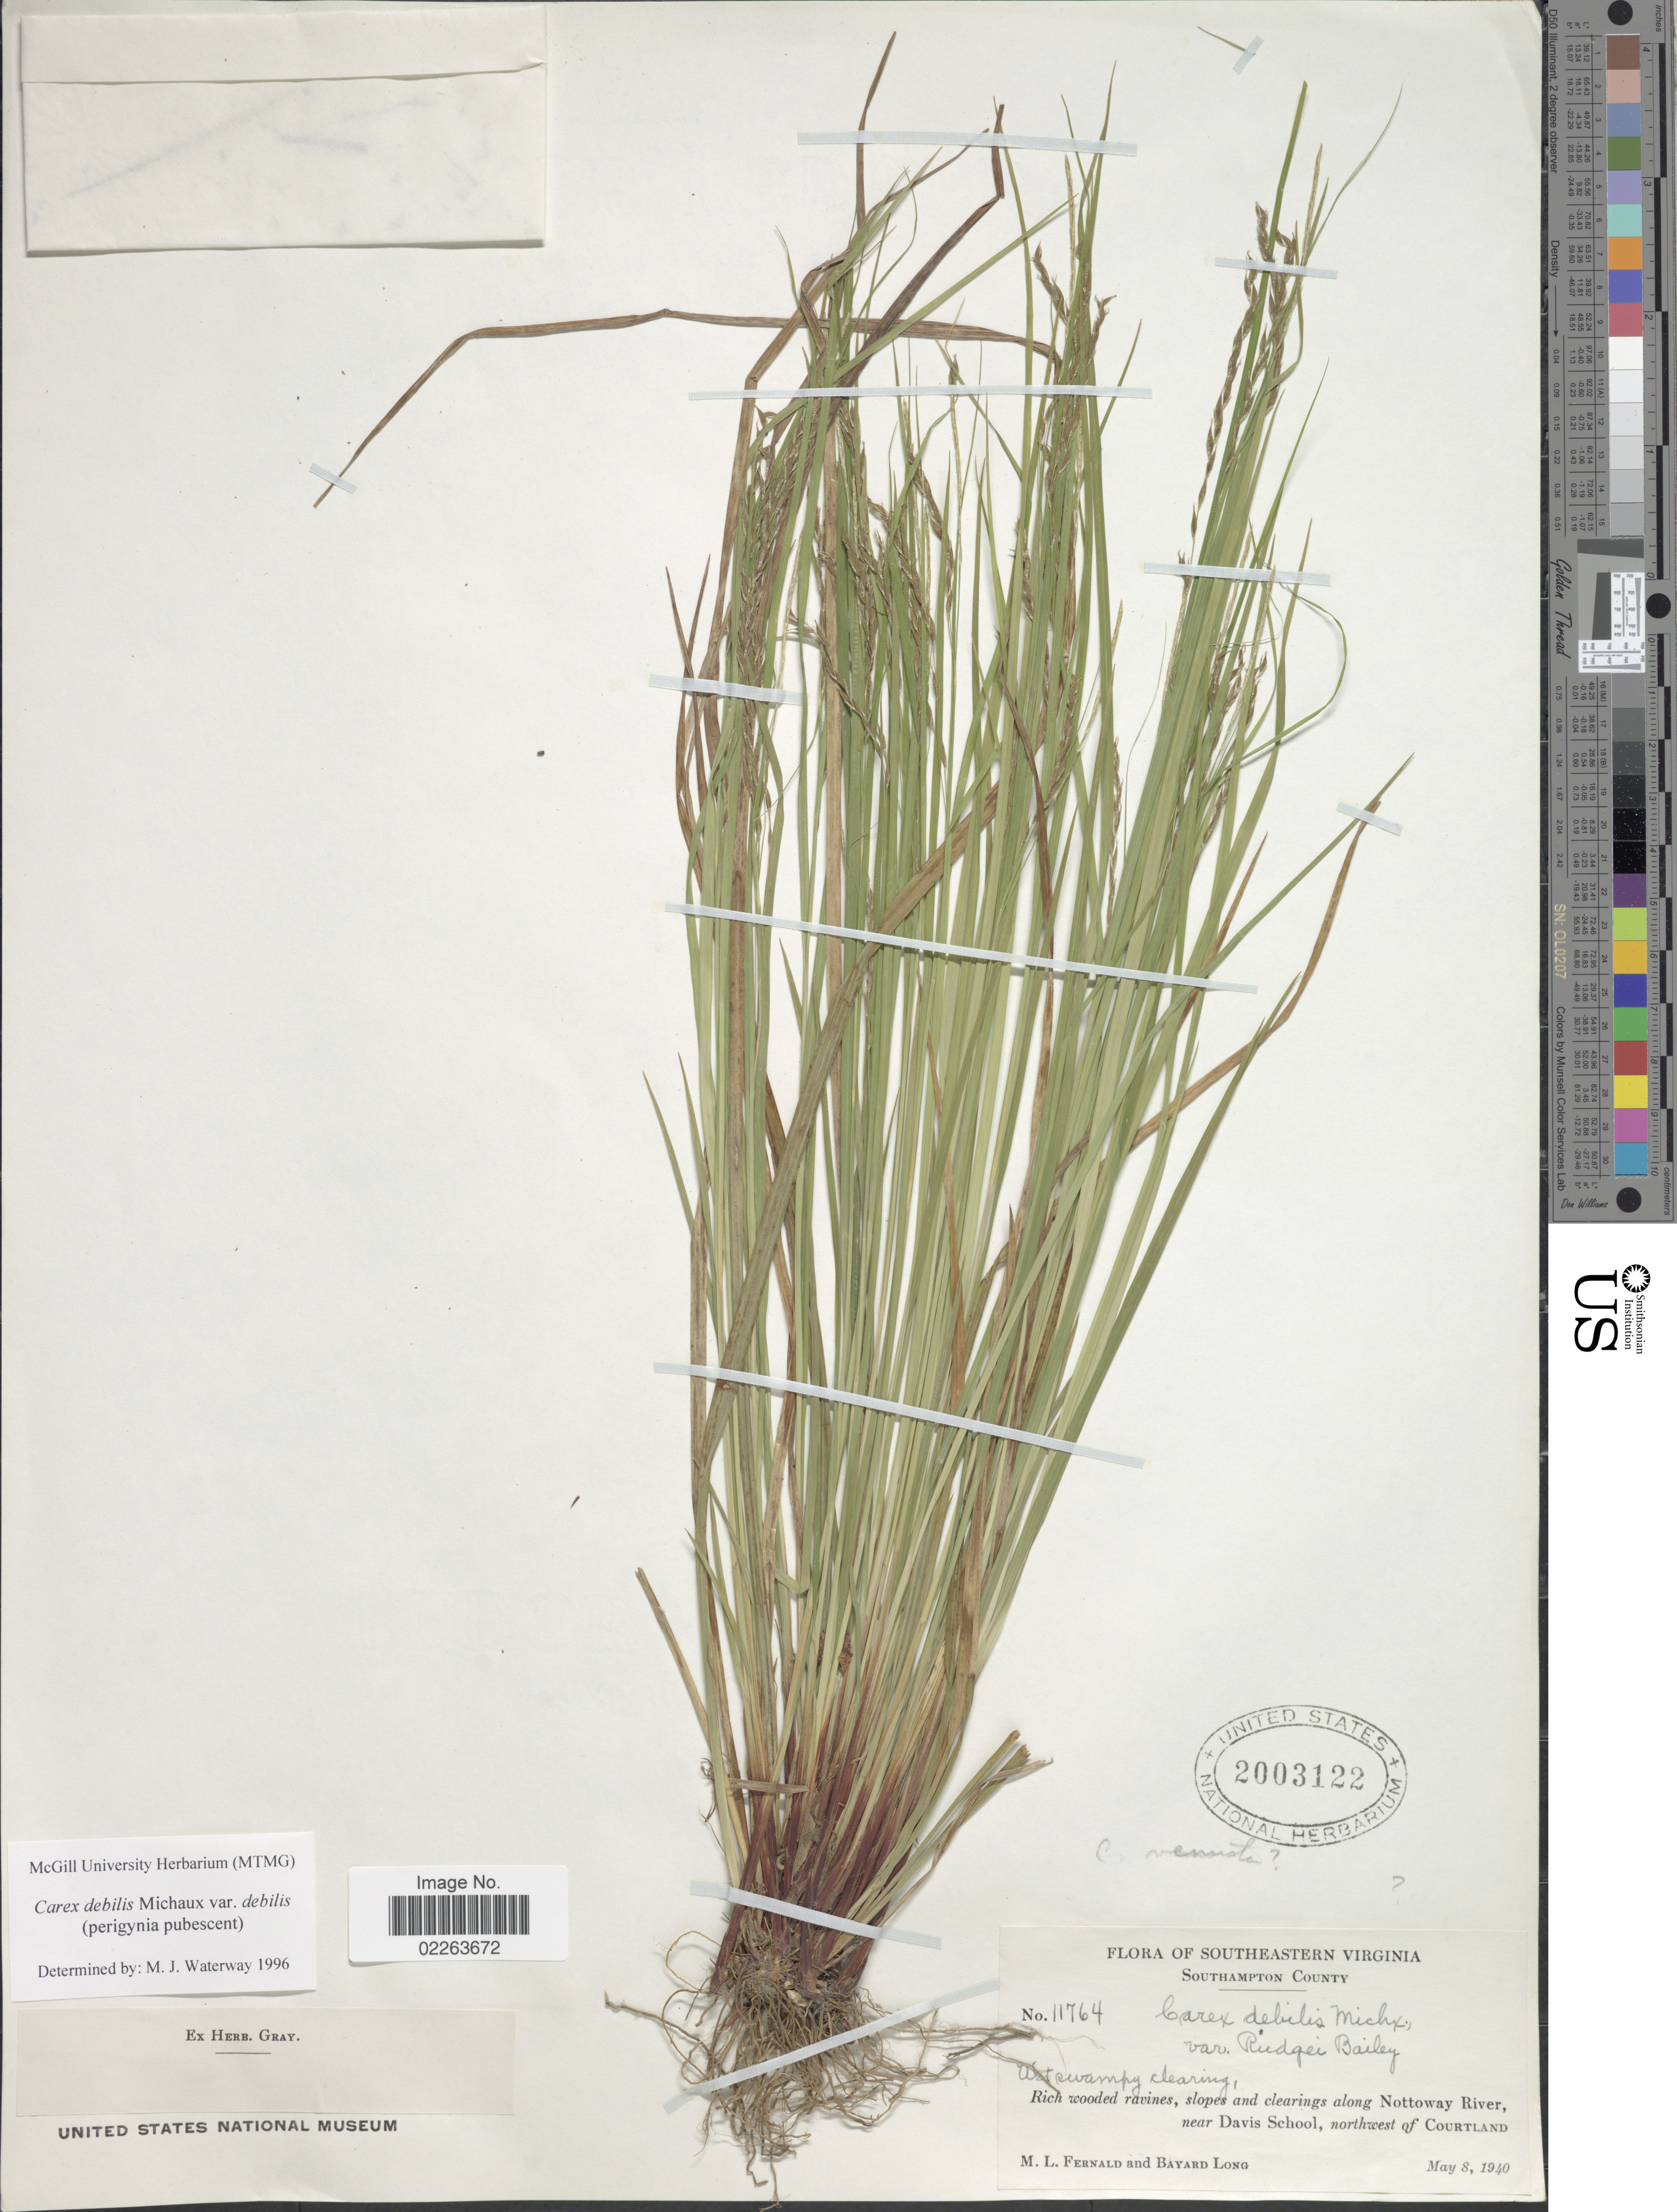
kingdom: Plantae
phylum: Tracheophyta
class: Liliopsida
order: Poales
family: Cyperaceae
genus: Carex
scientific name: Carex debilis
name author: Michx.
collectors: M. L. Fernald & B. H. Long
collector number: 11764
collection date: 1940-05-08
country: United States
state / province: Virginia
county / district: Southampton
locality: Southeastern Virginia, South Hampton County, along Nottoway River, near Davis School, northwest of Courtland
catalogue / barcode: US 2003122